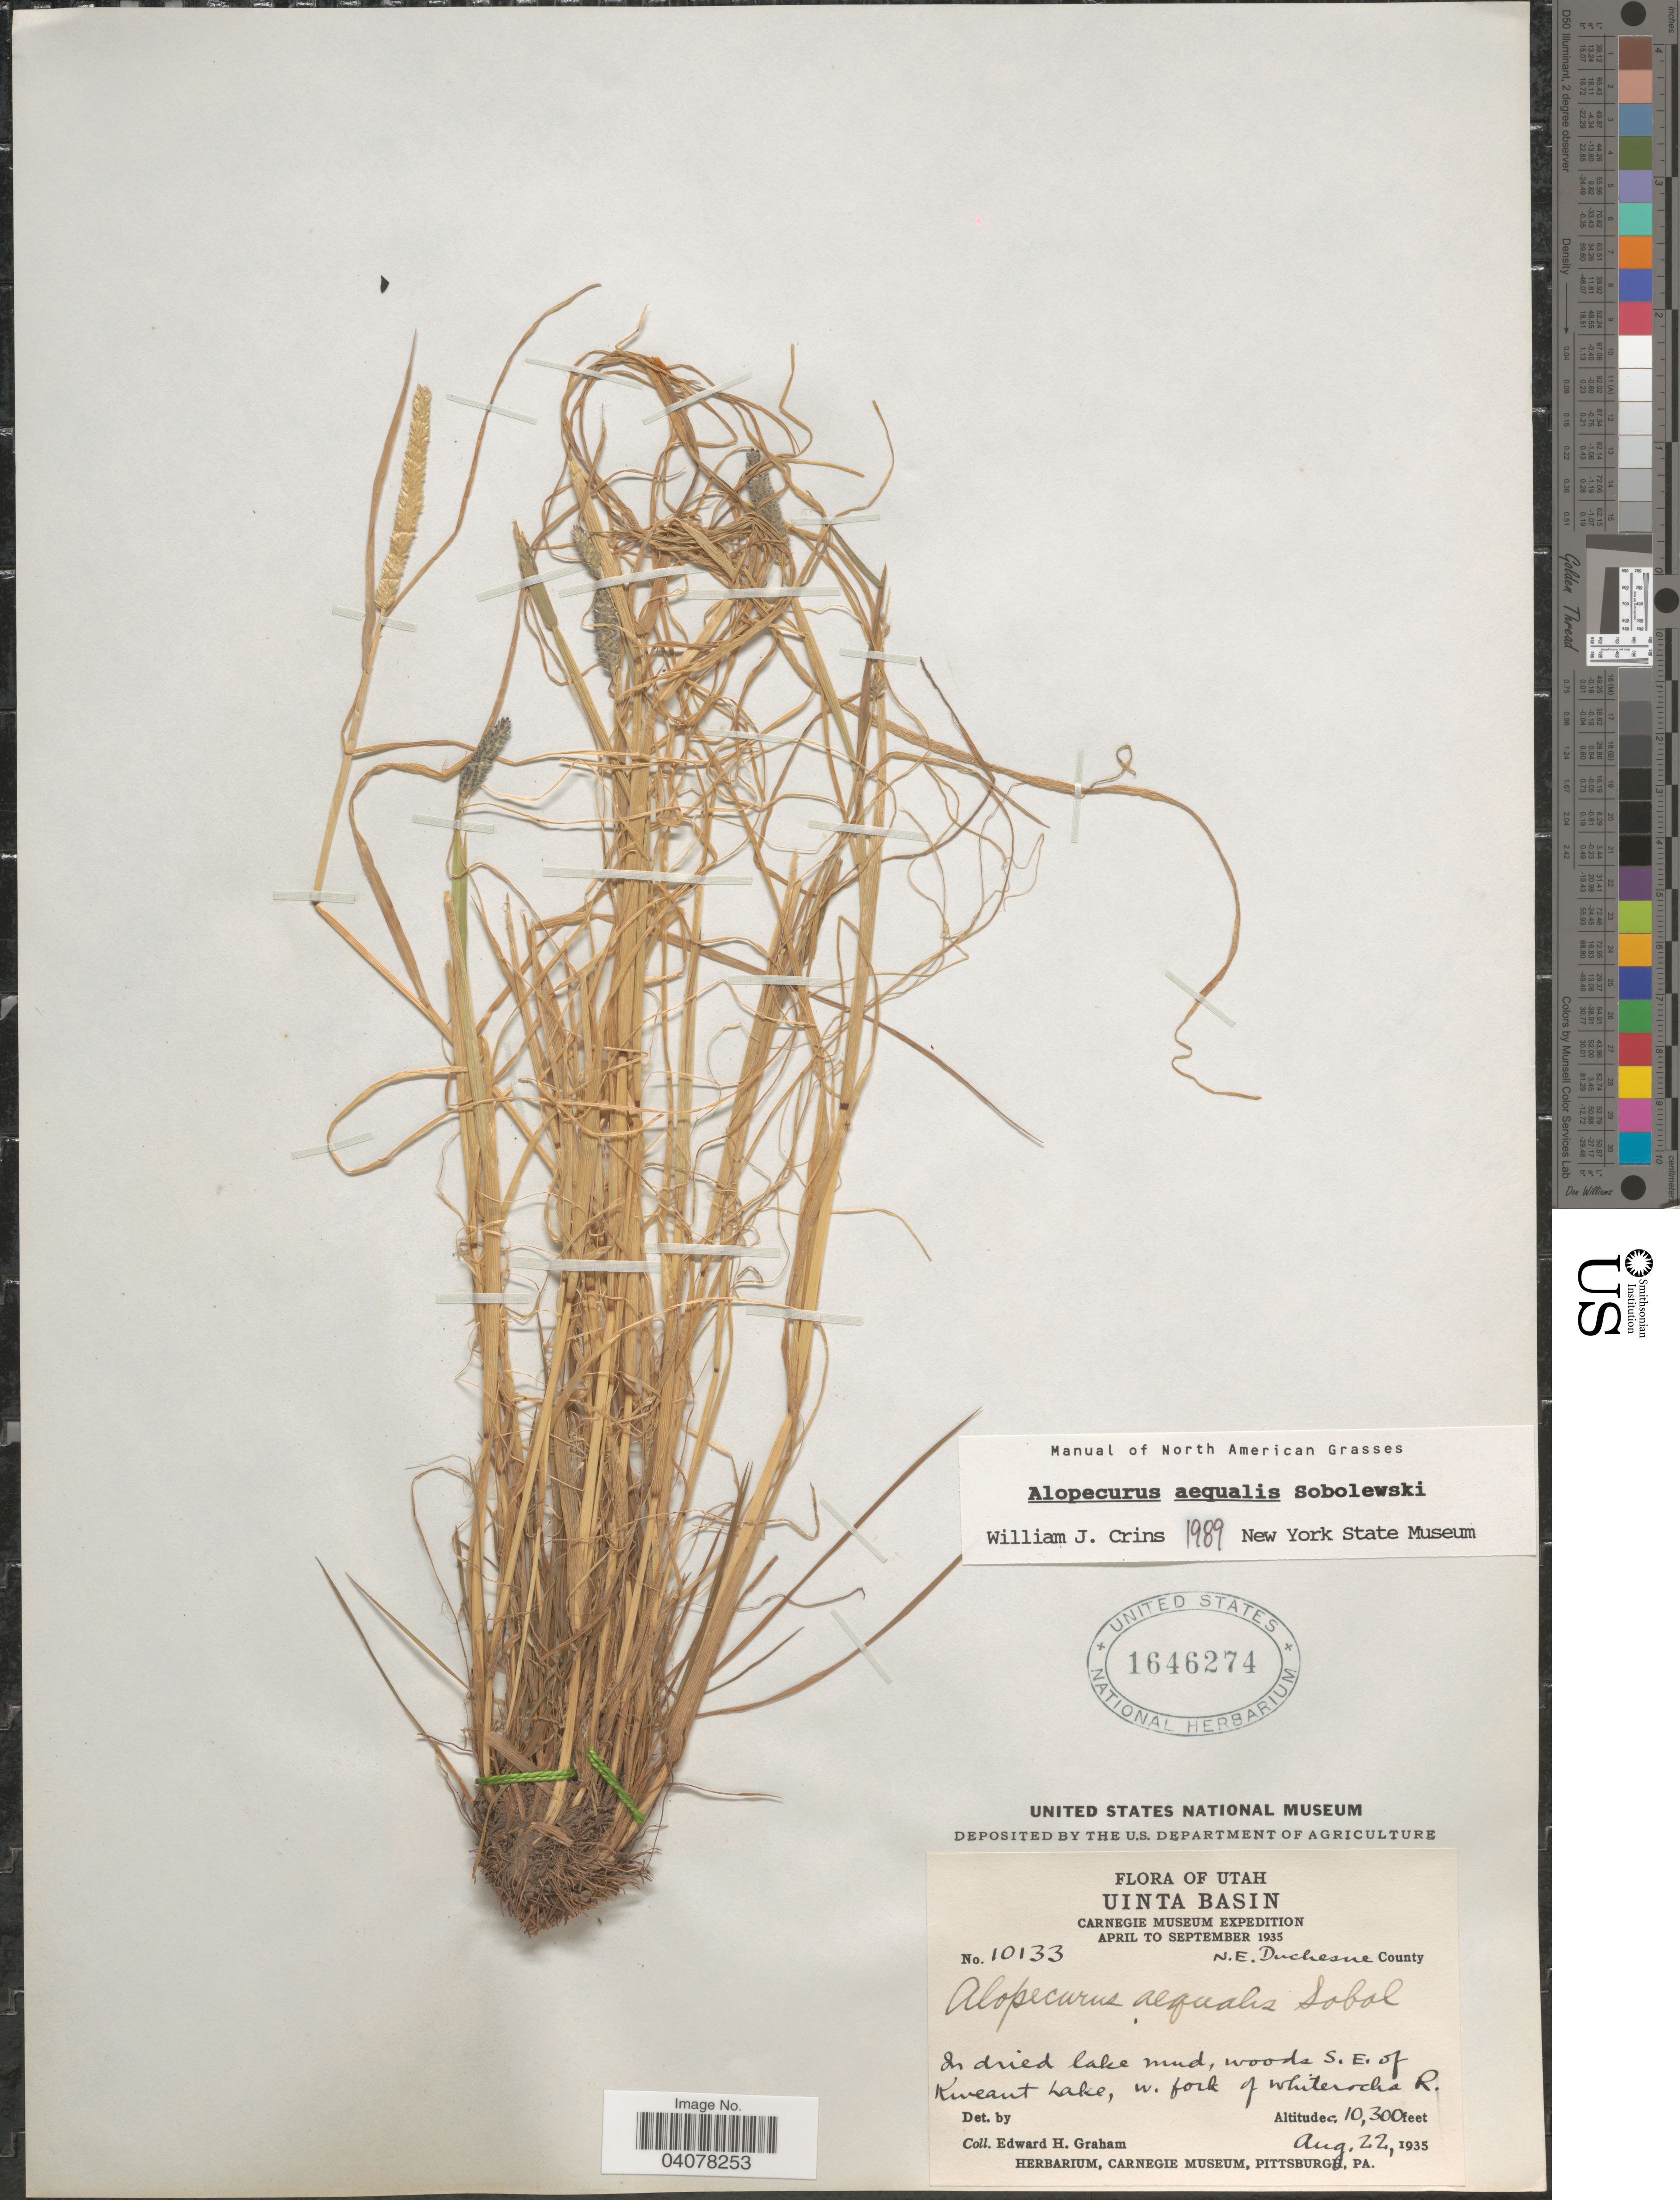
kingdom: Plantae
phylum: Tracheophyta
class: Liliopsida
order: Poales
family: Poaceae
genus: Alopecurus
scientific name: Alopecurus aequalis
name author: Sobol.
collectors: E. H. Graham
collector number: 10133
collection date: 1935-08-22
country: United States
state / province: Utah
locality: Uinta Basin. Carnegie Museum Expedition April to September 1935. N. E. Duchesne County. In dried lake mud, woods S. E. of Kweant Lake, w. fork of Whiterocks R.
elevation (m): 3139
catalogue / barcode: US 1646274